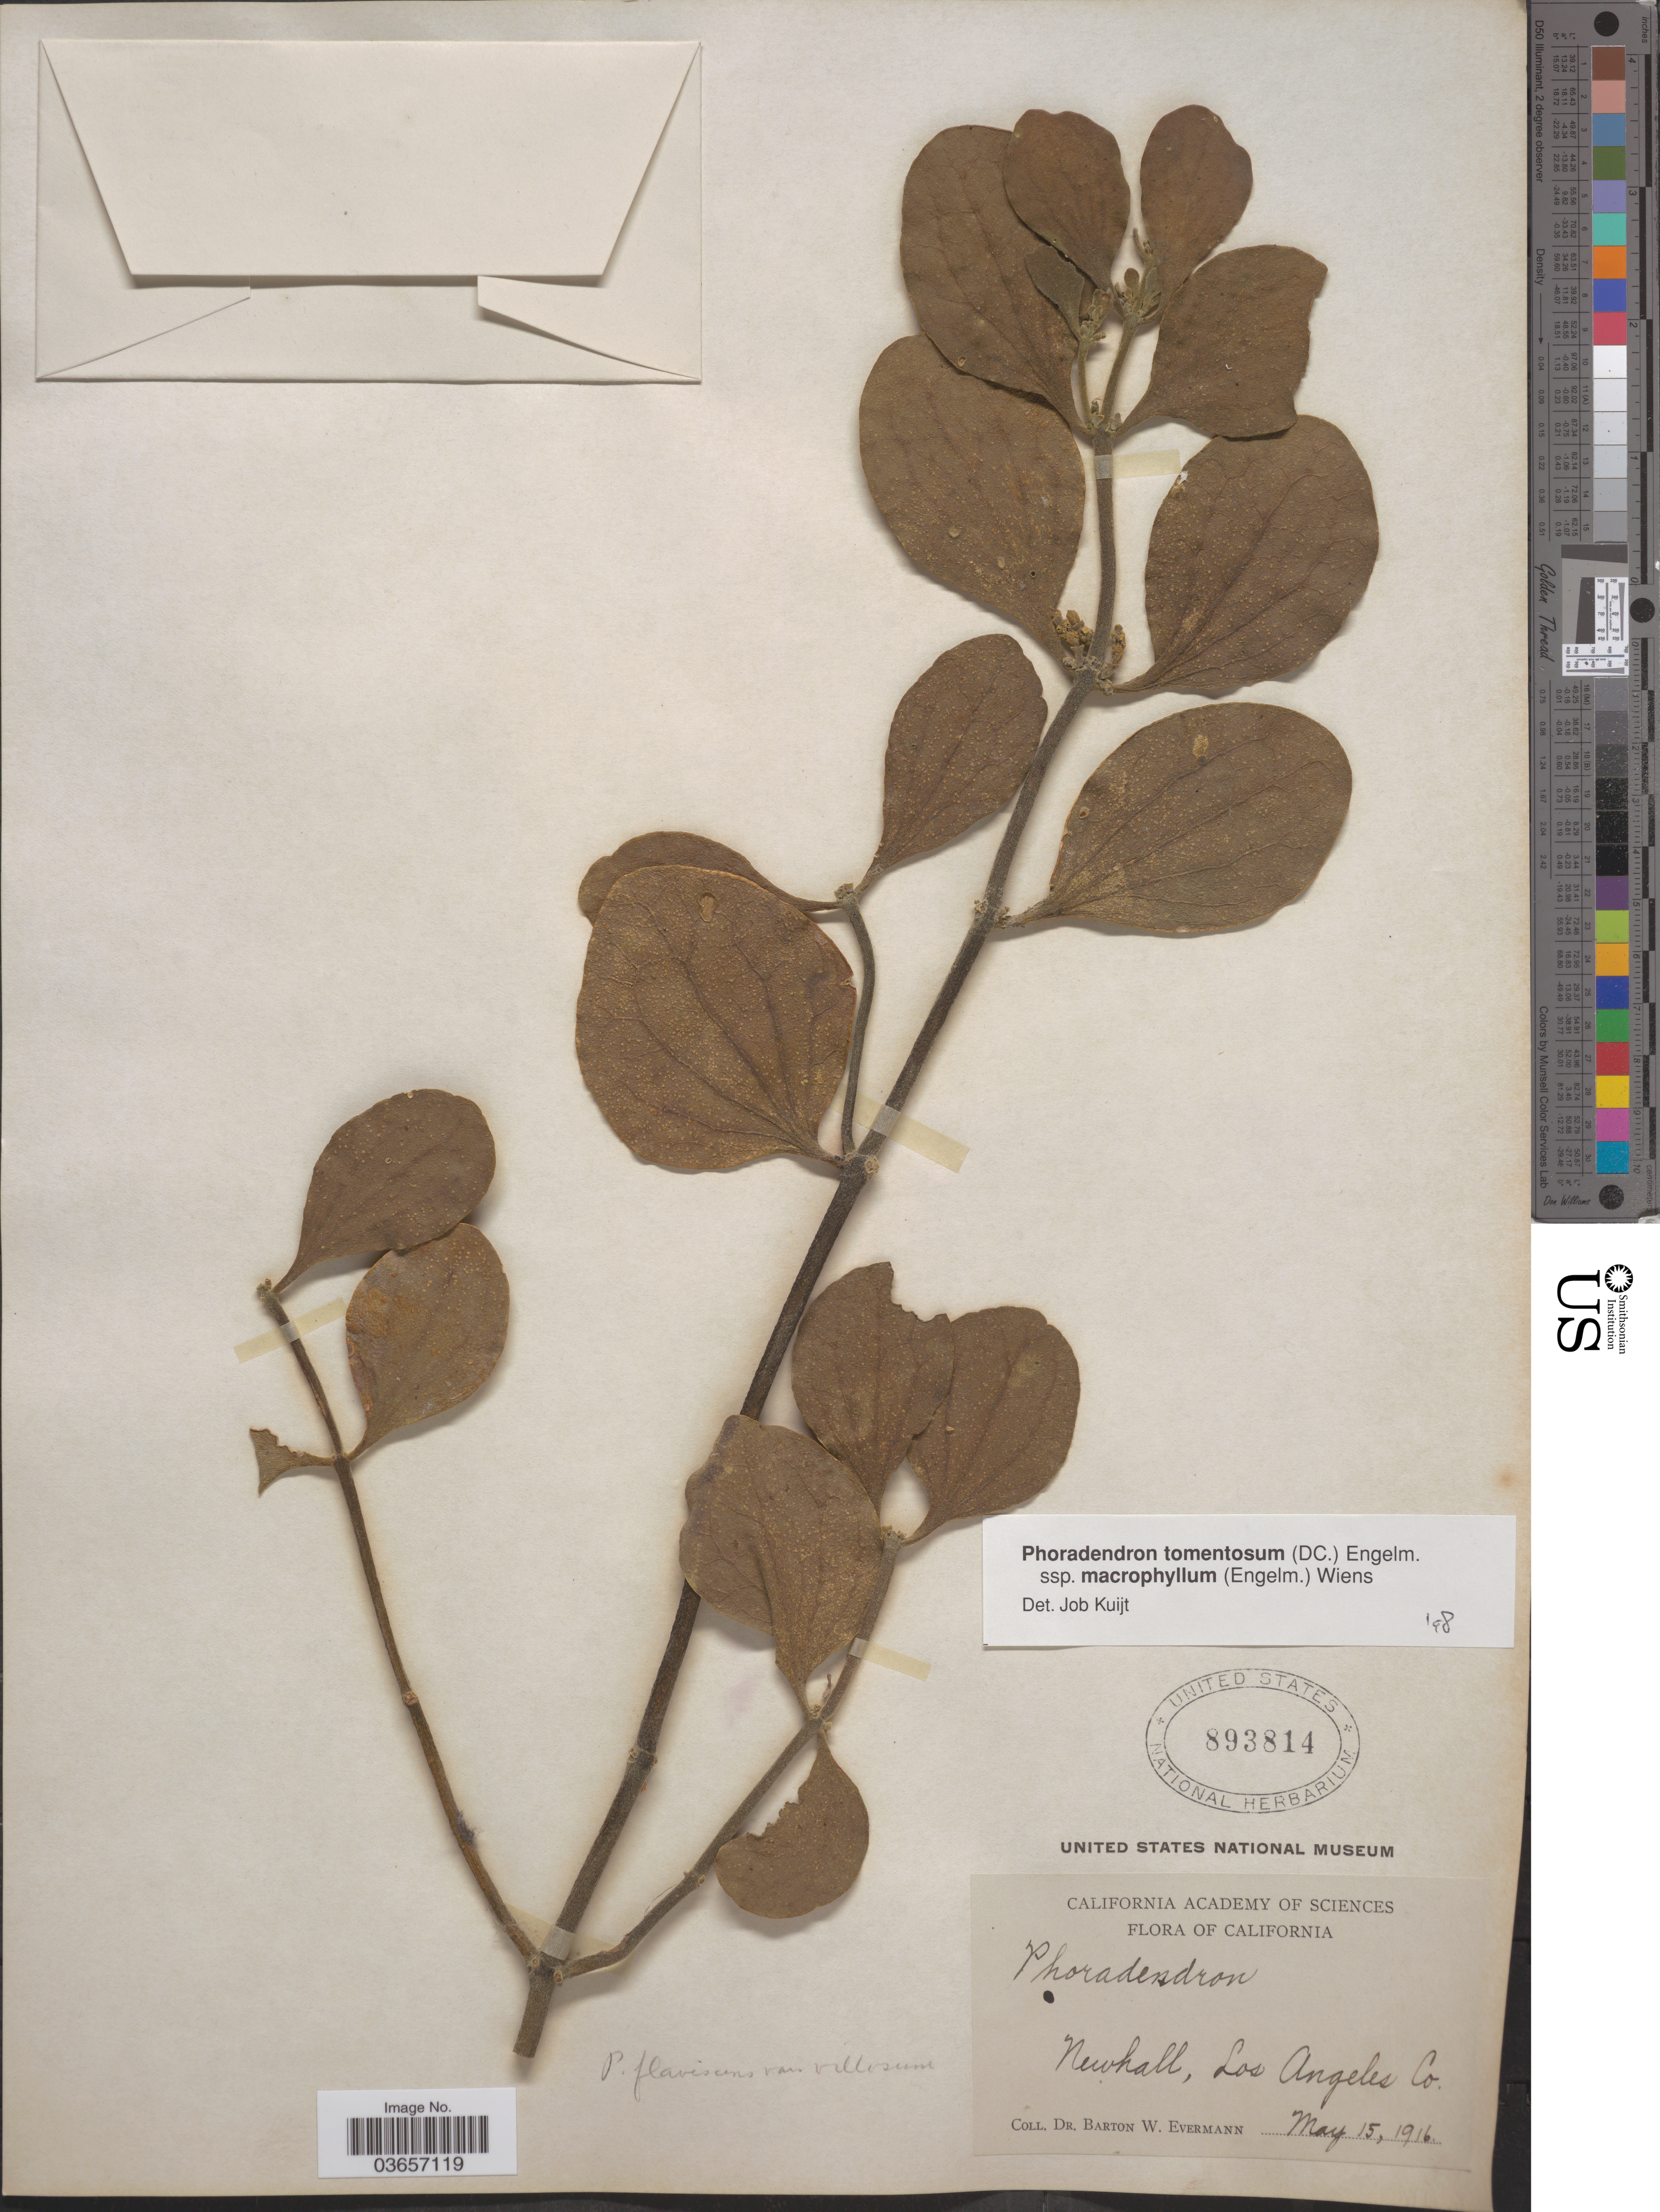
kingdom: Plantae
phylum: Tracheophyta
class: Magnoliopsida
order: Santalales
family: Viscaceae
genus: Phoradendron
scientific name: Phoradendron tomentosum subsp. macrophyllum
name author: DC.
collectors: B. W. Evermann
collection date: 1916-05-15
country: United States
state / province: California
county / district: Los Angeles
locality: Newhall, Los Angeles Co.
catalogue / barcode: US 893814